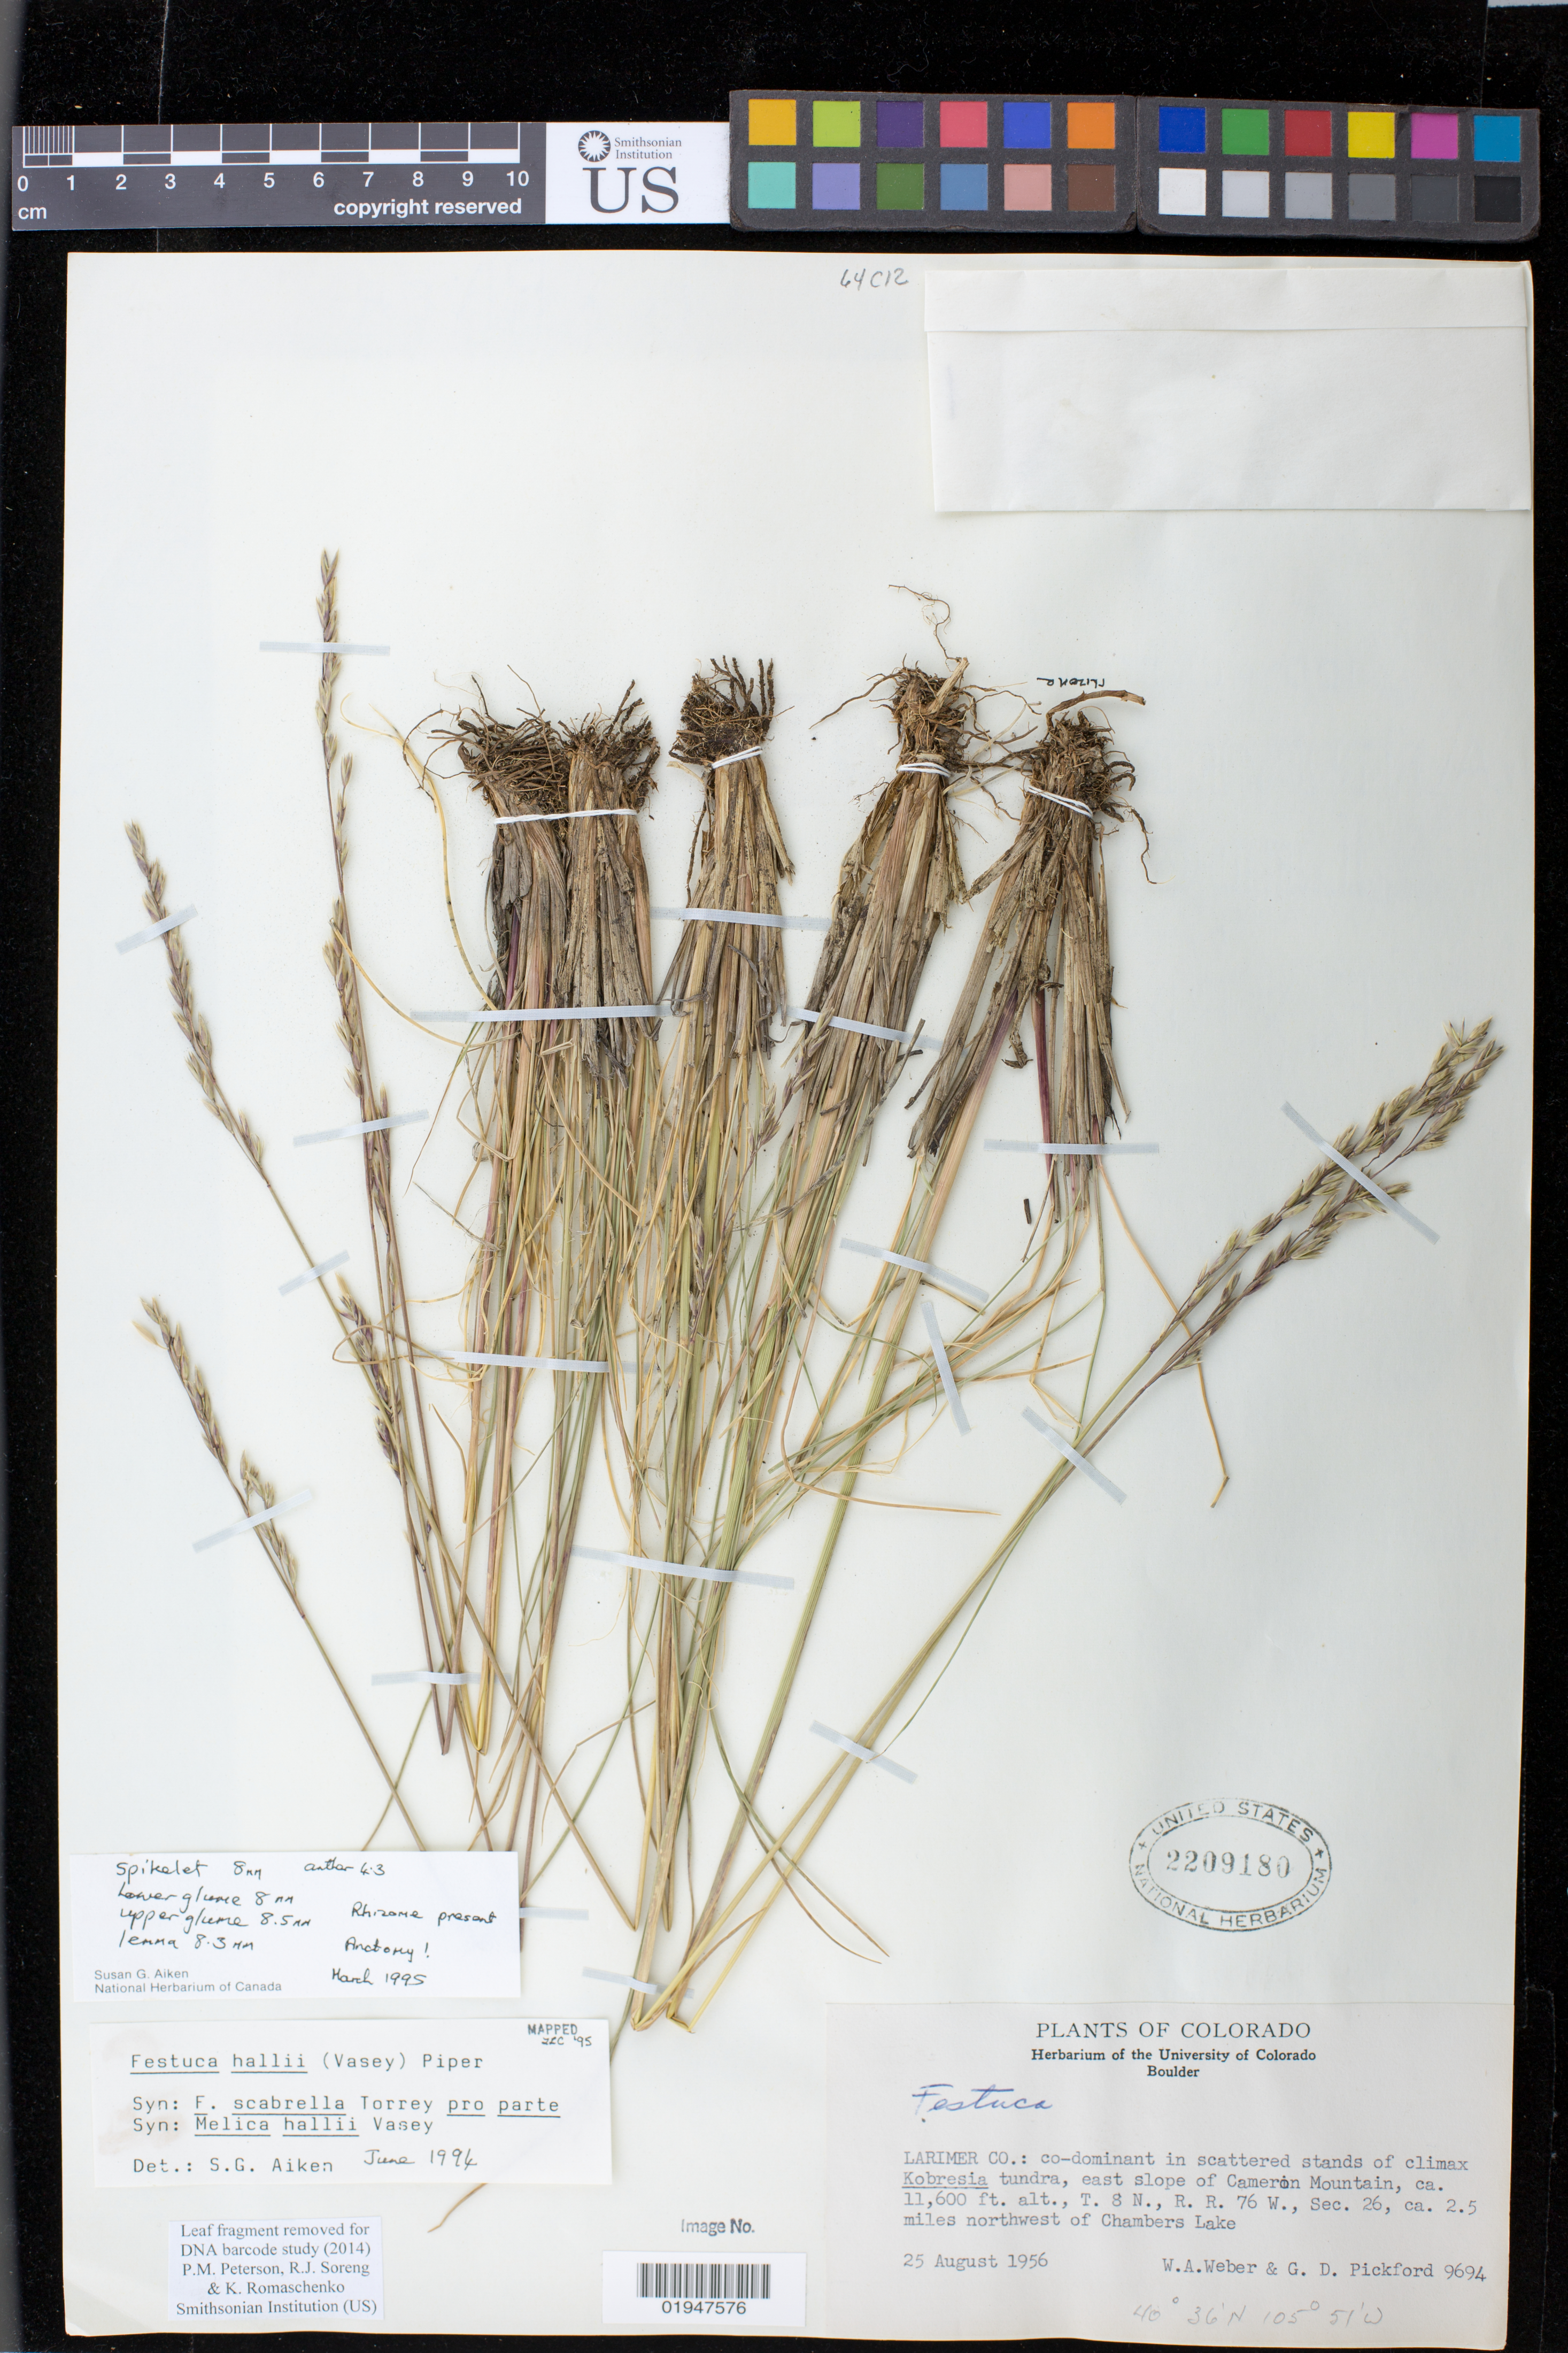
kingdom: Plantae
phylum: Tracheophyta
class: Liliopsida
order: Poales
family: Poaceae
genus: Festuca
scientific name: Festuca hallii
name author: (Vasey) Piper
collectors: W. A. Weber & G. Pickford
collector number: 9694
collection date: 1956-08-25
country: United States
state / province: Colorado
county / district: Larimer County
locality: east slope of Cameron Mountain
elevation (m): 3536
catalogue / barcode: US 2209180